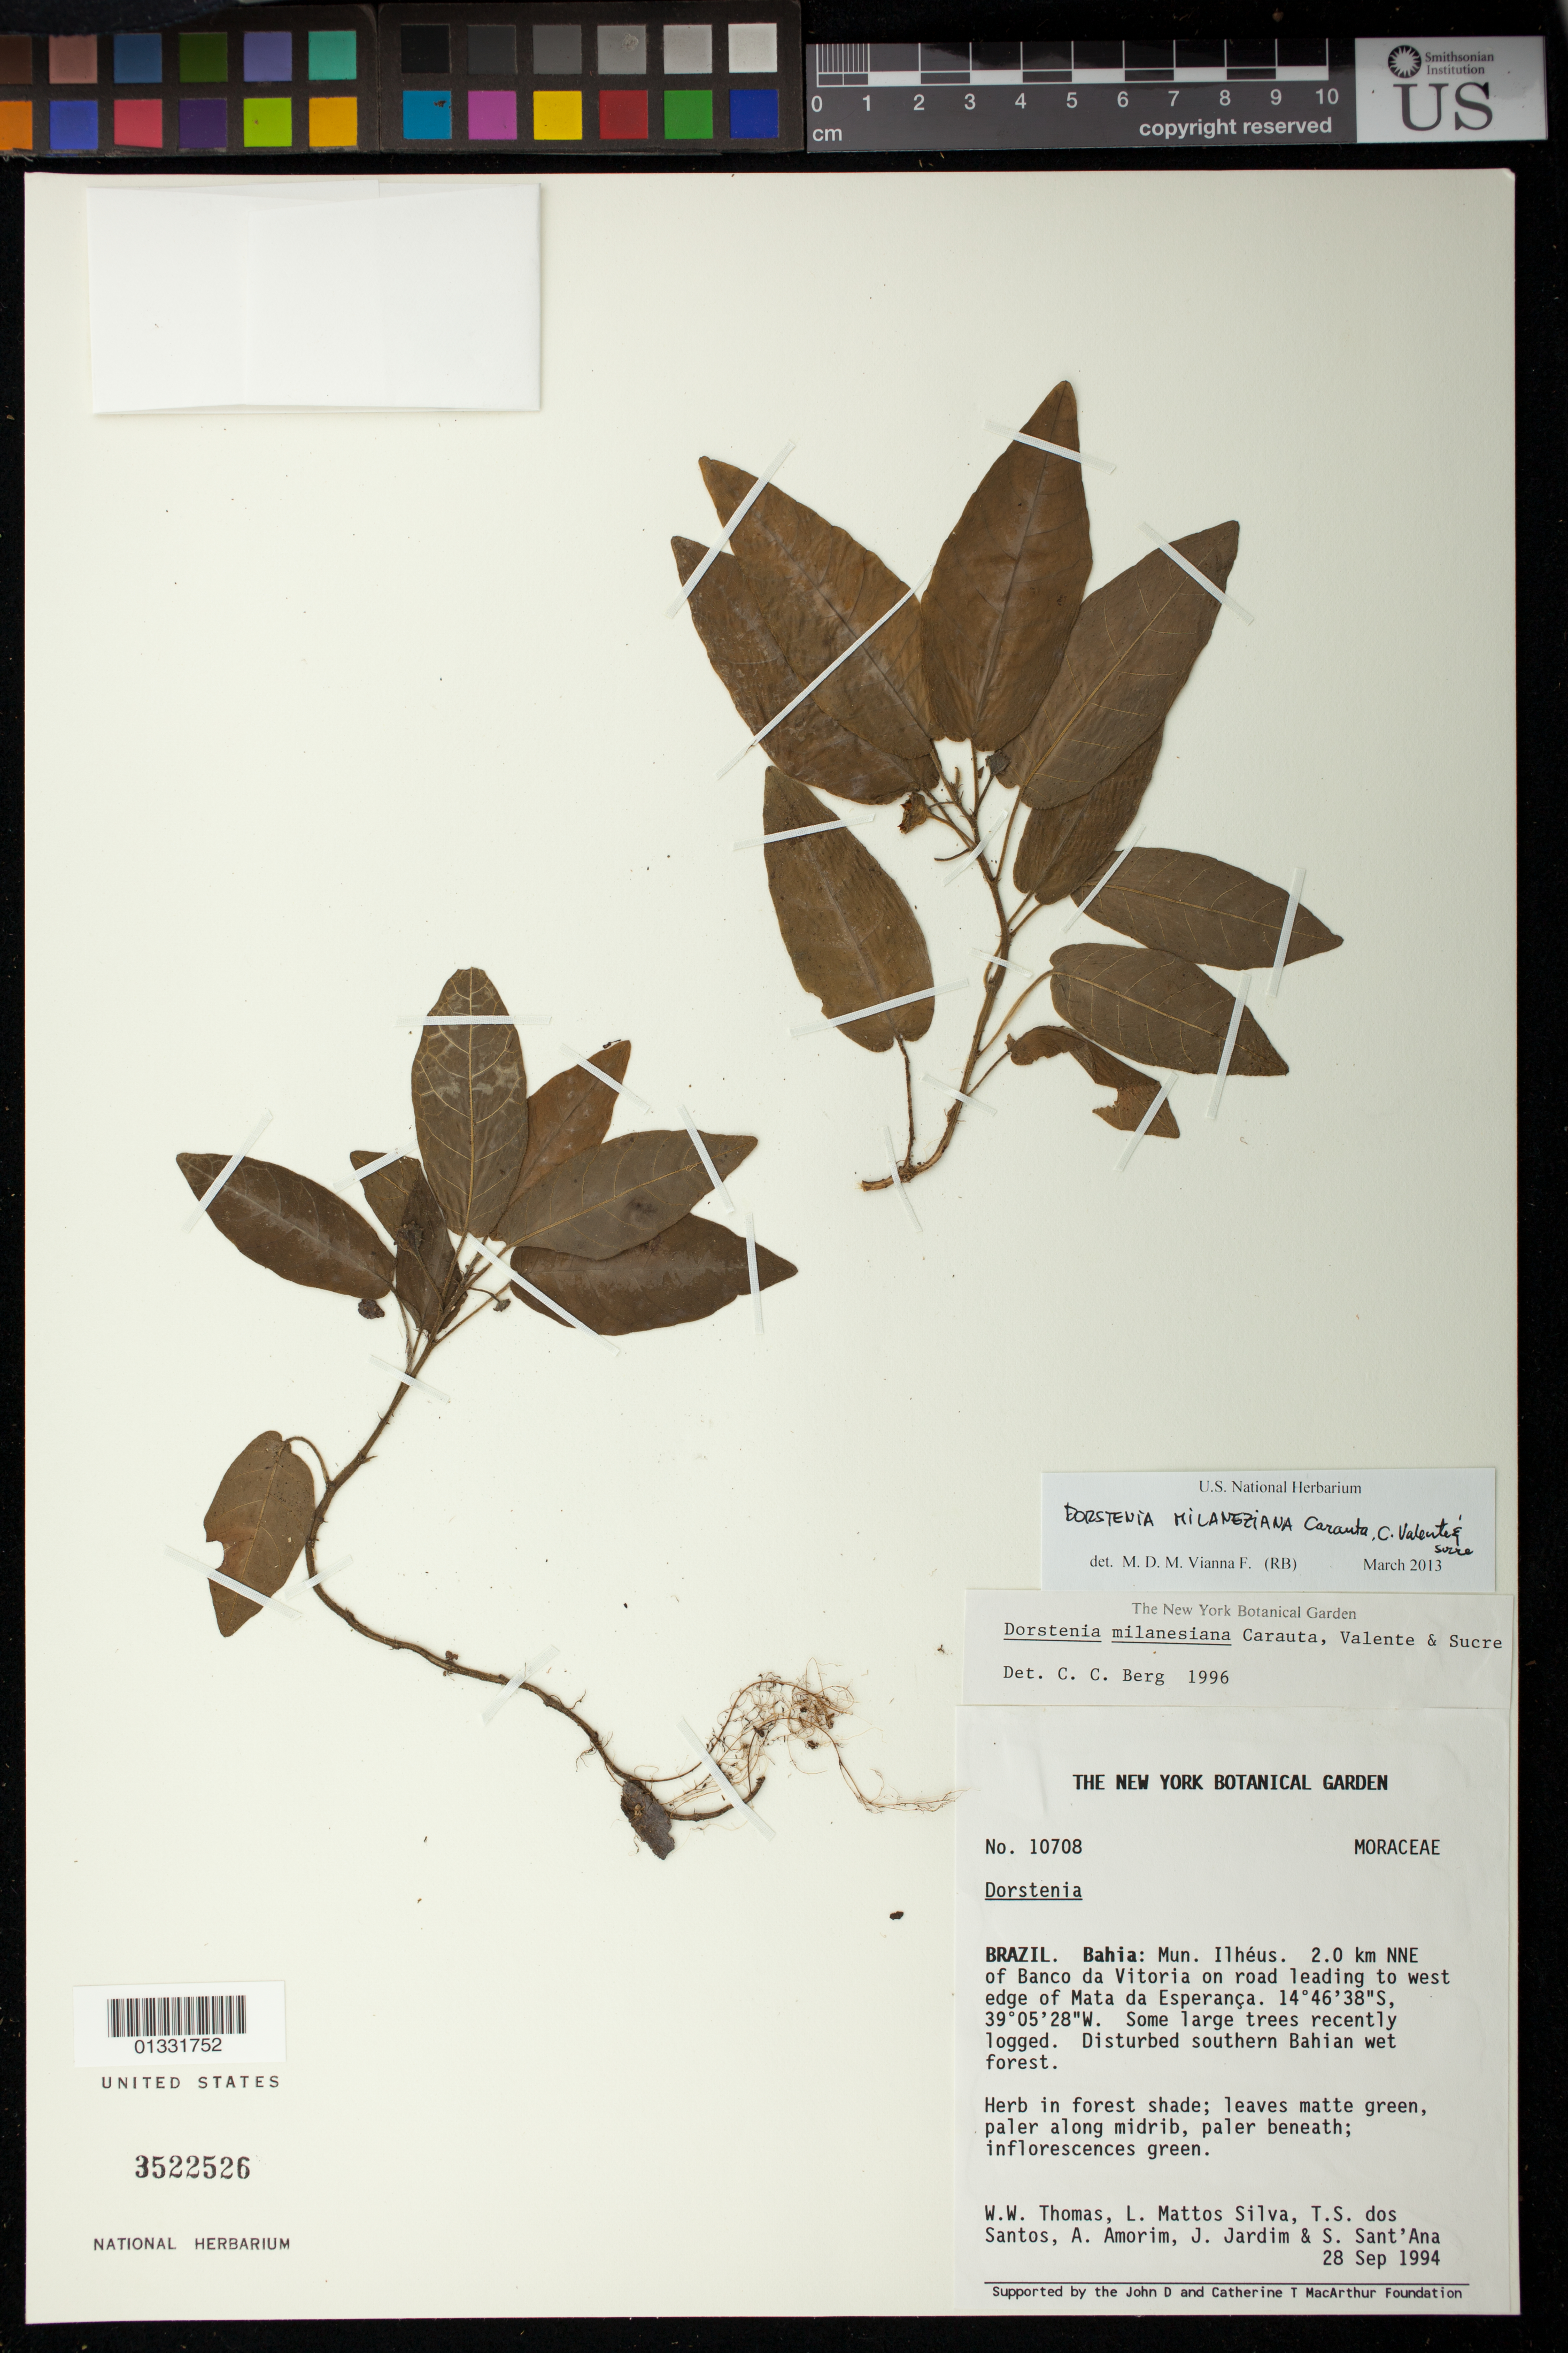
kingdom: Plantae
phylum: Tracheophyta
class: Magnoliopsida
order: Rosales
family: Moraceae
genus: Dorstenia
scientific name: Dorstenia milaneziana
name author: Carauta et al.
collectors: W. W. Thomas, L. A. Mattos Silva, T. S. Santos, A. M. Amorim, J. G. Járdim & S. C. Sant'Ana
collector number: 10708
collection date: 1994-09-28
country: Brazil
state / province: Bahia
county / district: Ilhéus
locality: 2 km NNE of Banco da Vitoria on road leading to west edge of Mata da Esperança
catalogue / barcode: US 3522526